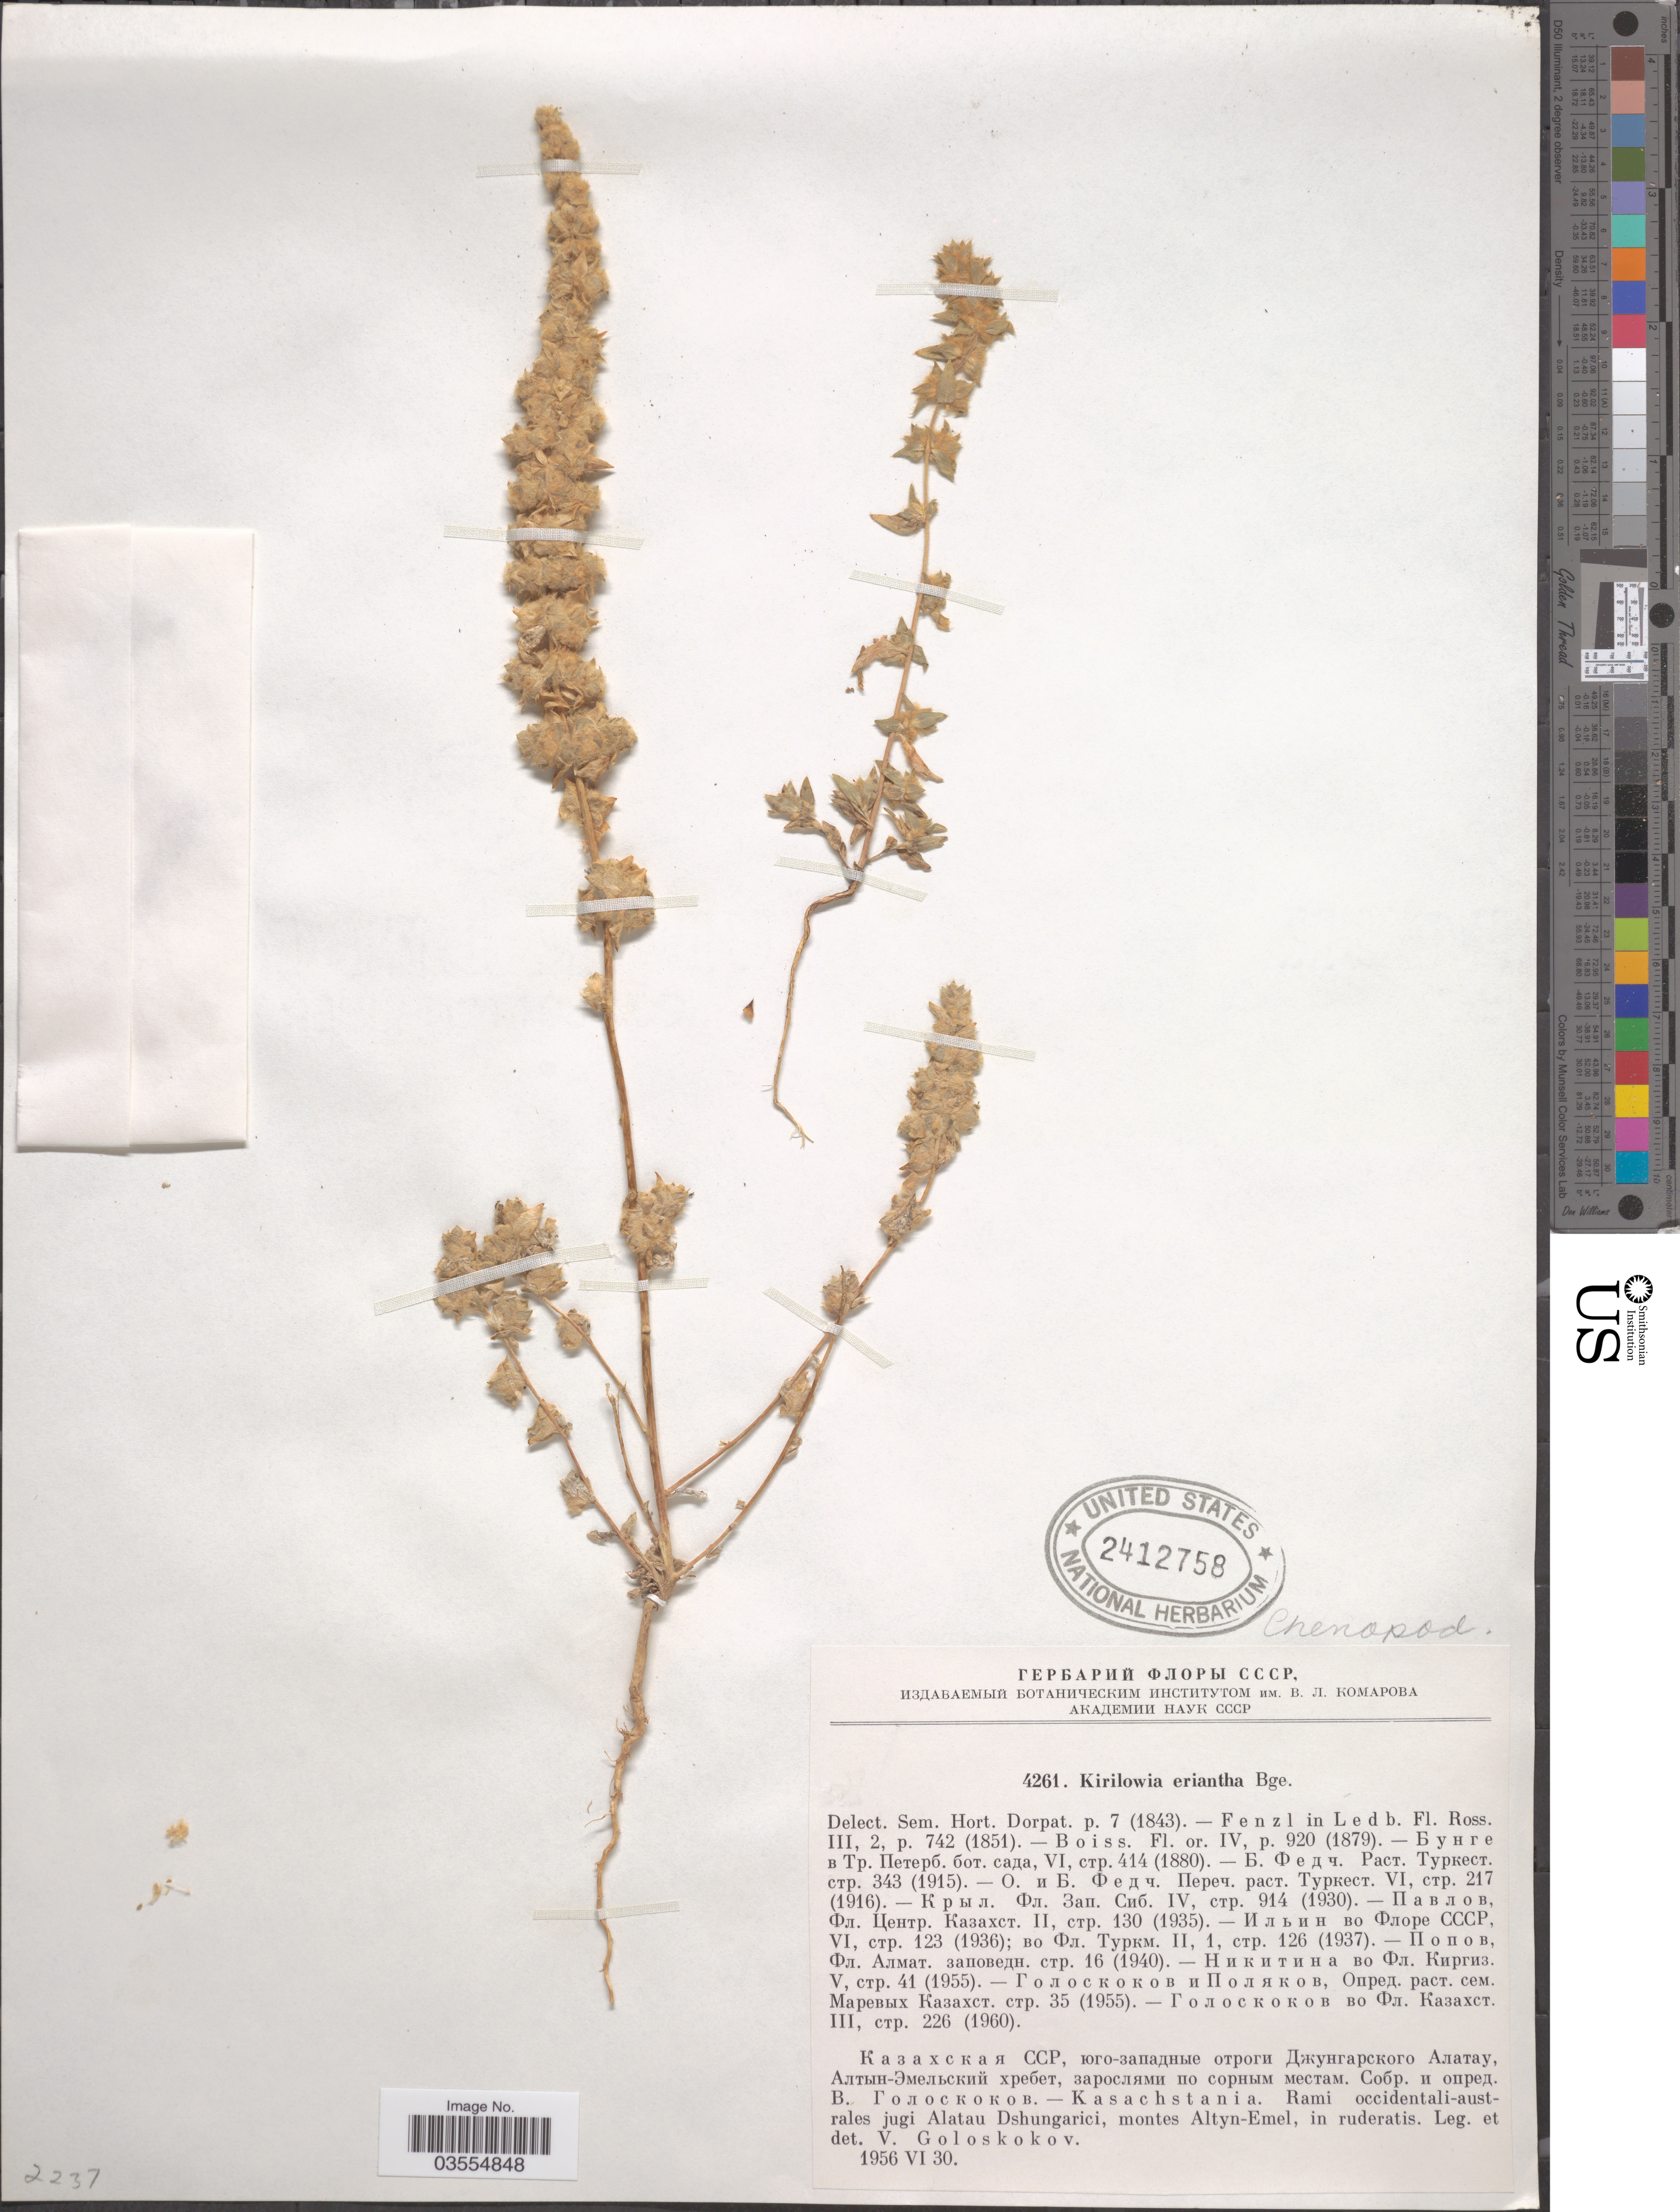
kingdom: Plantae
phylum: Tracheophyta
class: Magnoliopsida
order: Caryophyllales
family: Amaranthaceae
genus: Bassia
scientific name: Bassia lasiantha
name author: Freitag & G. Kadereit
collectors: V. P. Goloskokov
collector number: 4261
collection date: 1956-06-30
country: Kazakhstan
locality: Kasachstania. Rami occidentali-australes jugi Alatau Dshungarici, montes Altyn-Emel, in ruderatis.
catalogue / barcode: US 2412758